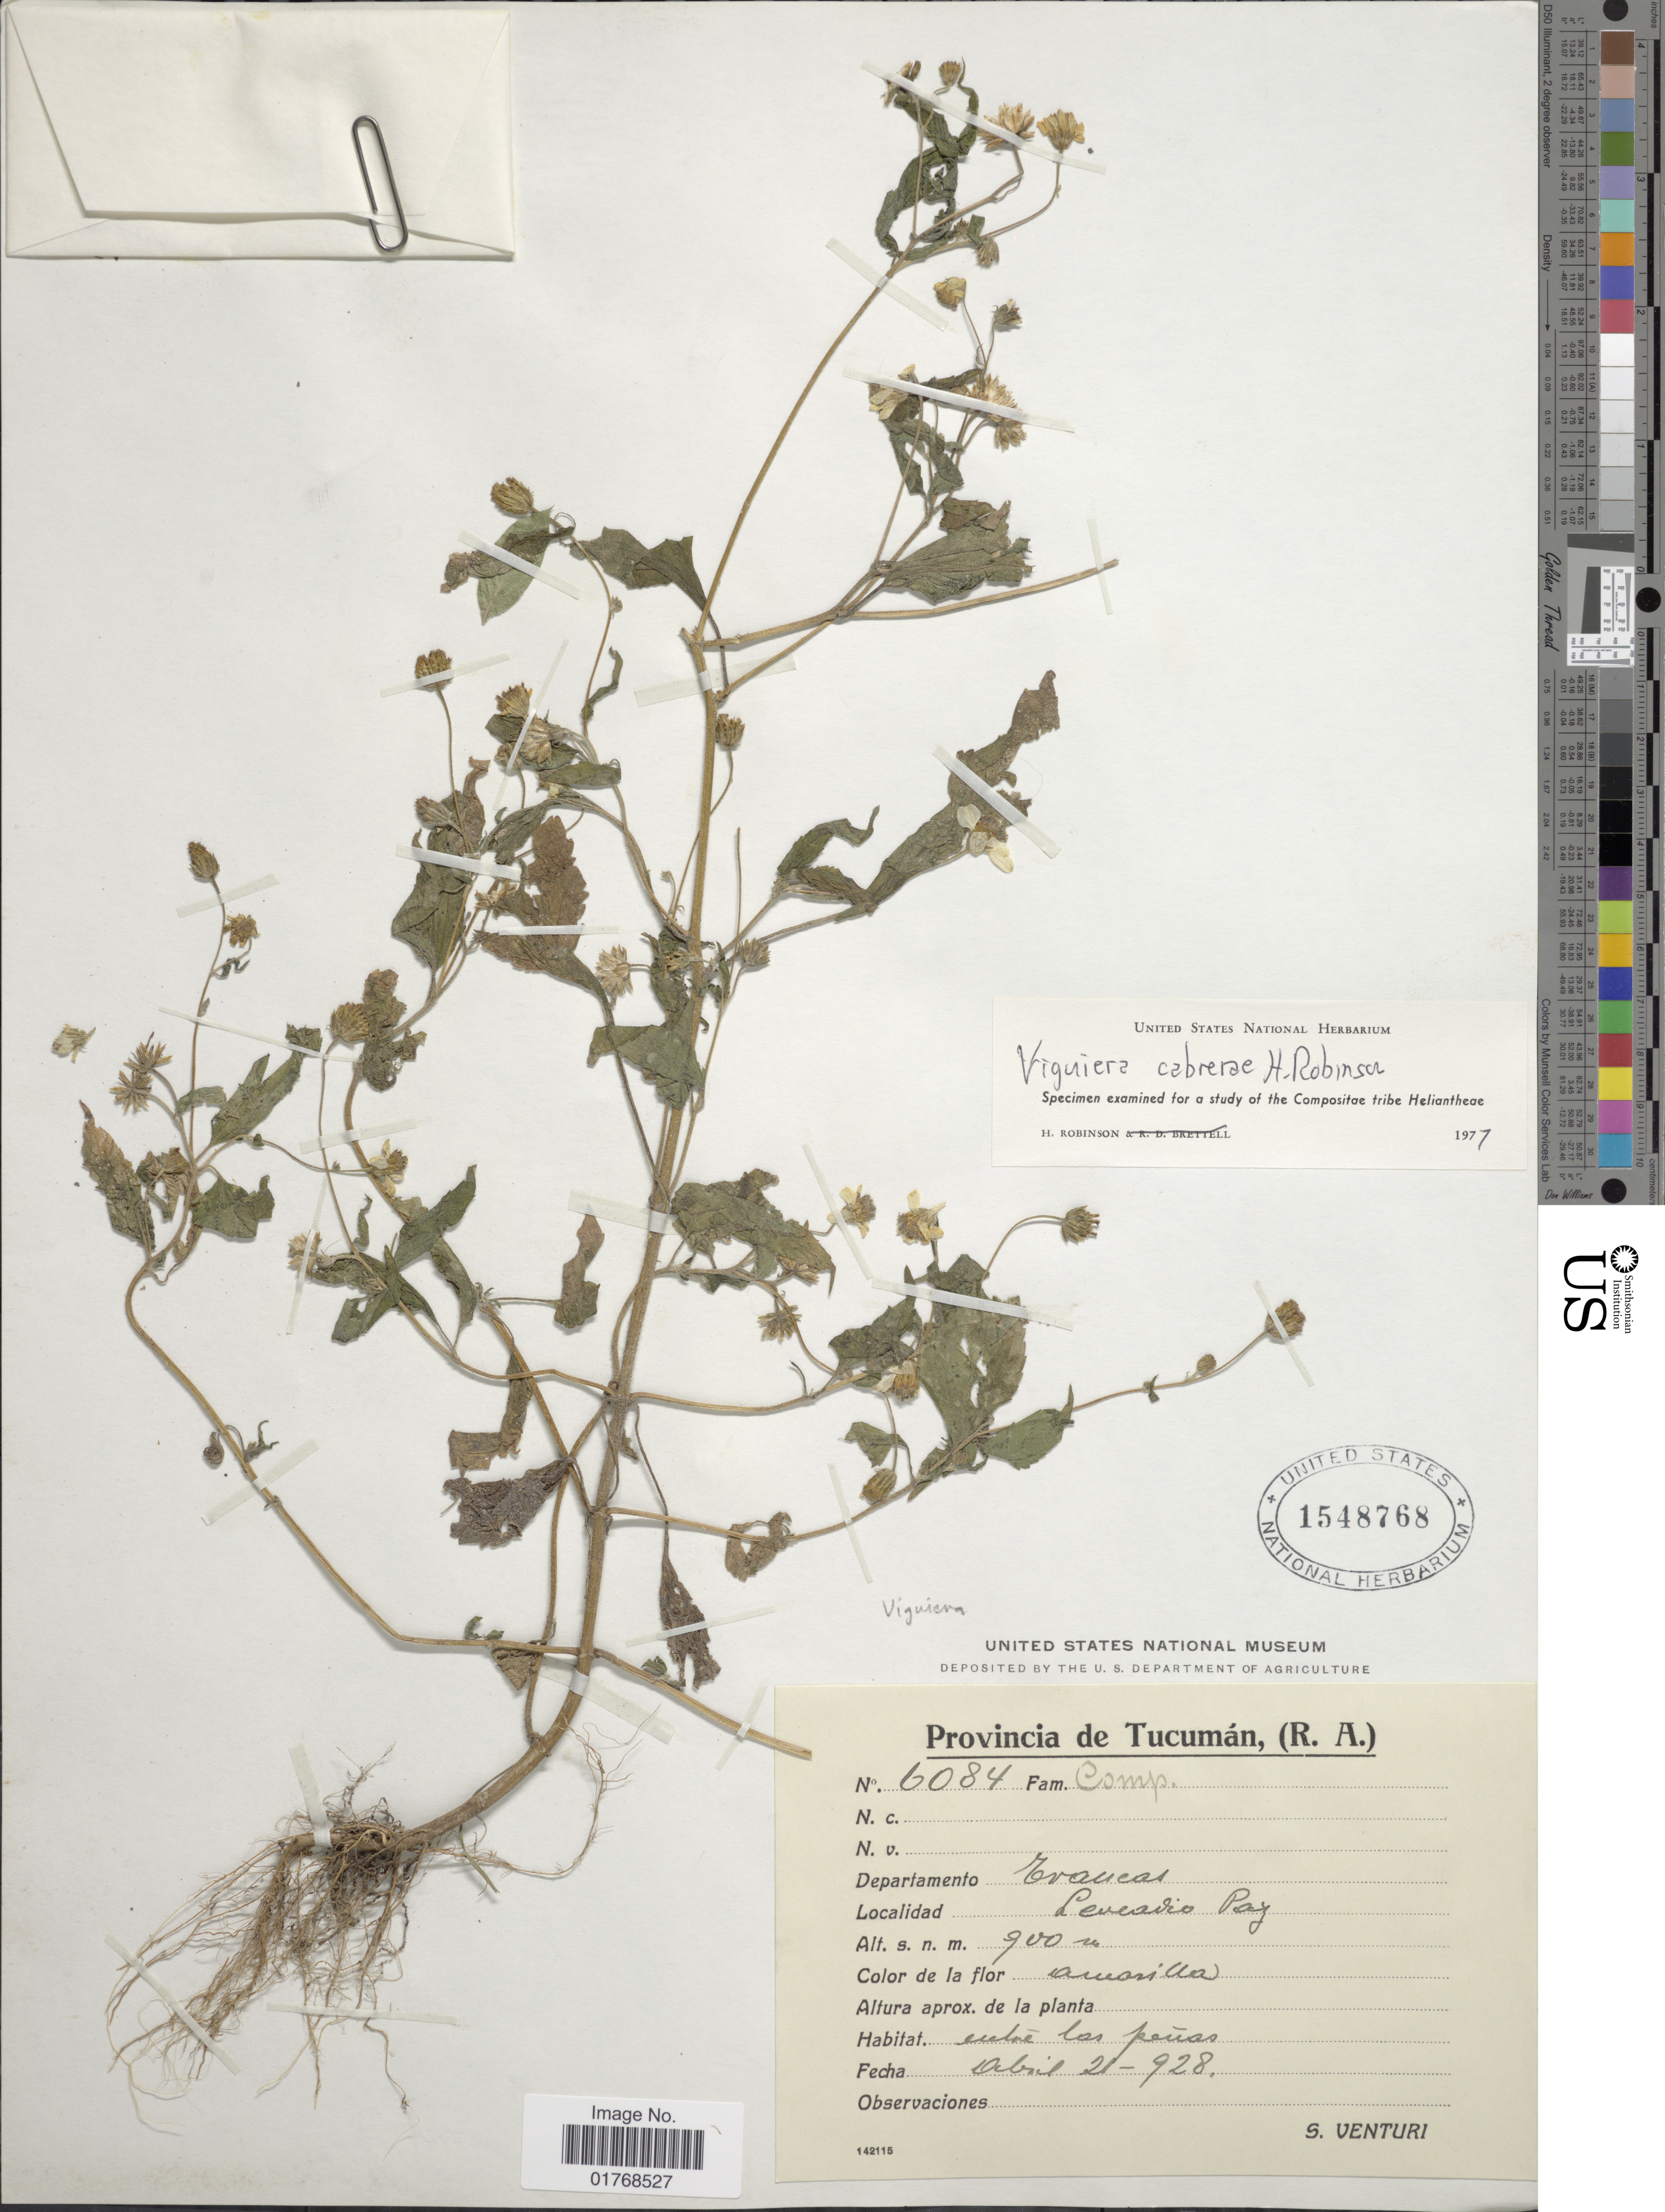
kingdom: Plantae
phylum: Tracheophyta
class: Magnoliopsida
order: Asterales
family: Asteraceae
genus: Viguiera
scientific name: Viguiera cabrerae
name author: H. Rob.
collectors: S. Venturi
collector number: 6084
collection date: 1928-04-21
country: Argentina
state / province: Tucumán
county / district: Trancas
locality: Leocadio Paz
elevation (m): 900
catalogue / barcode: US 1548768